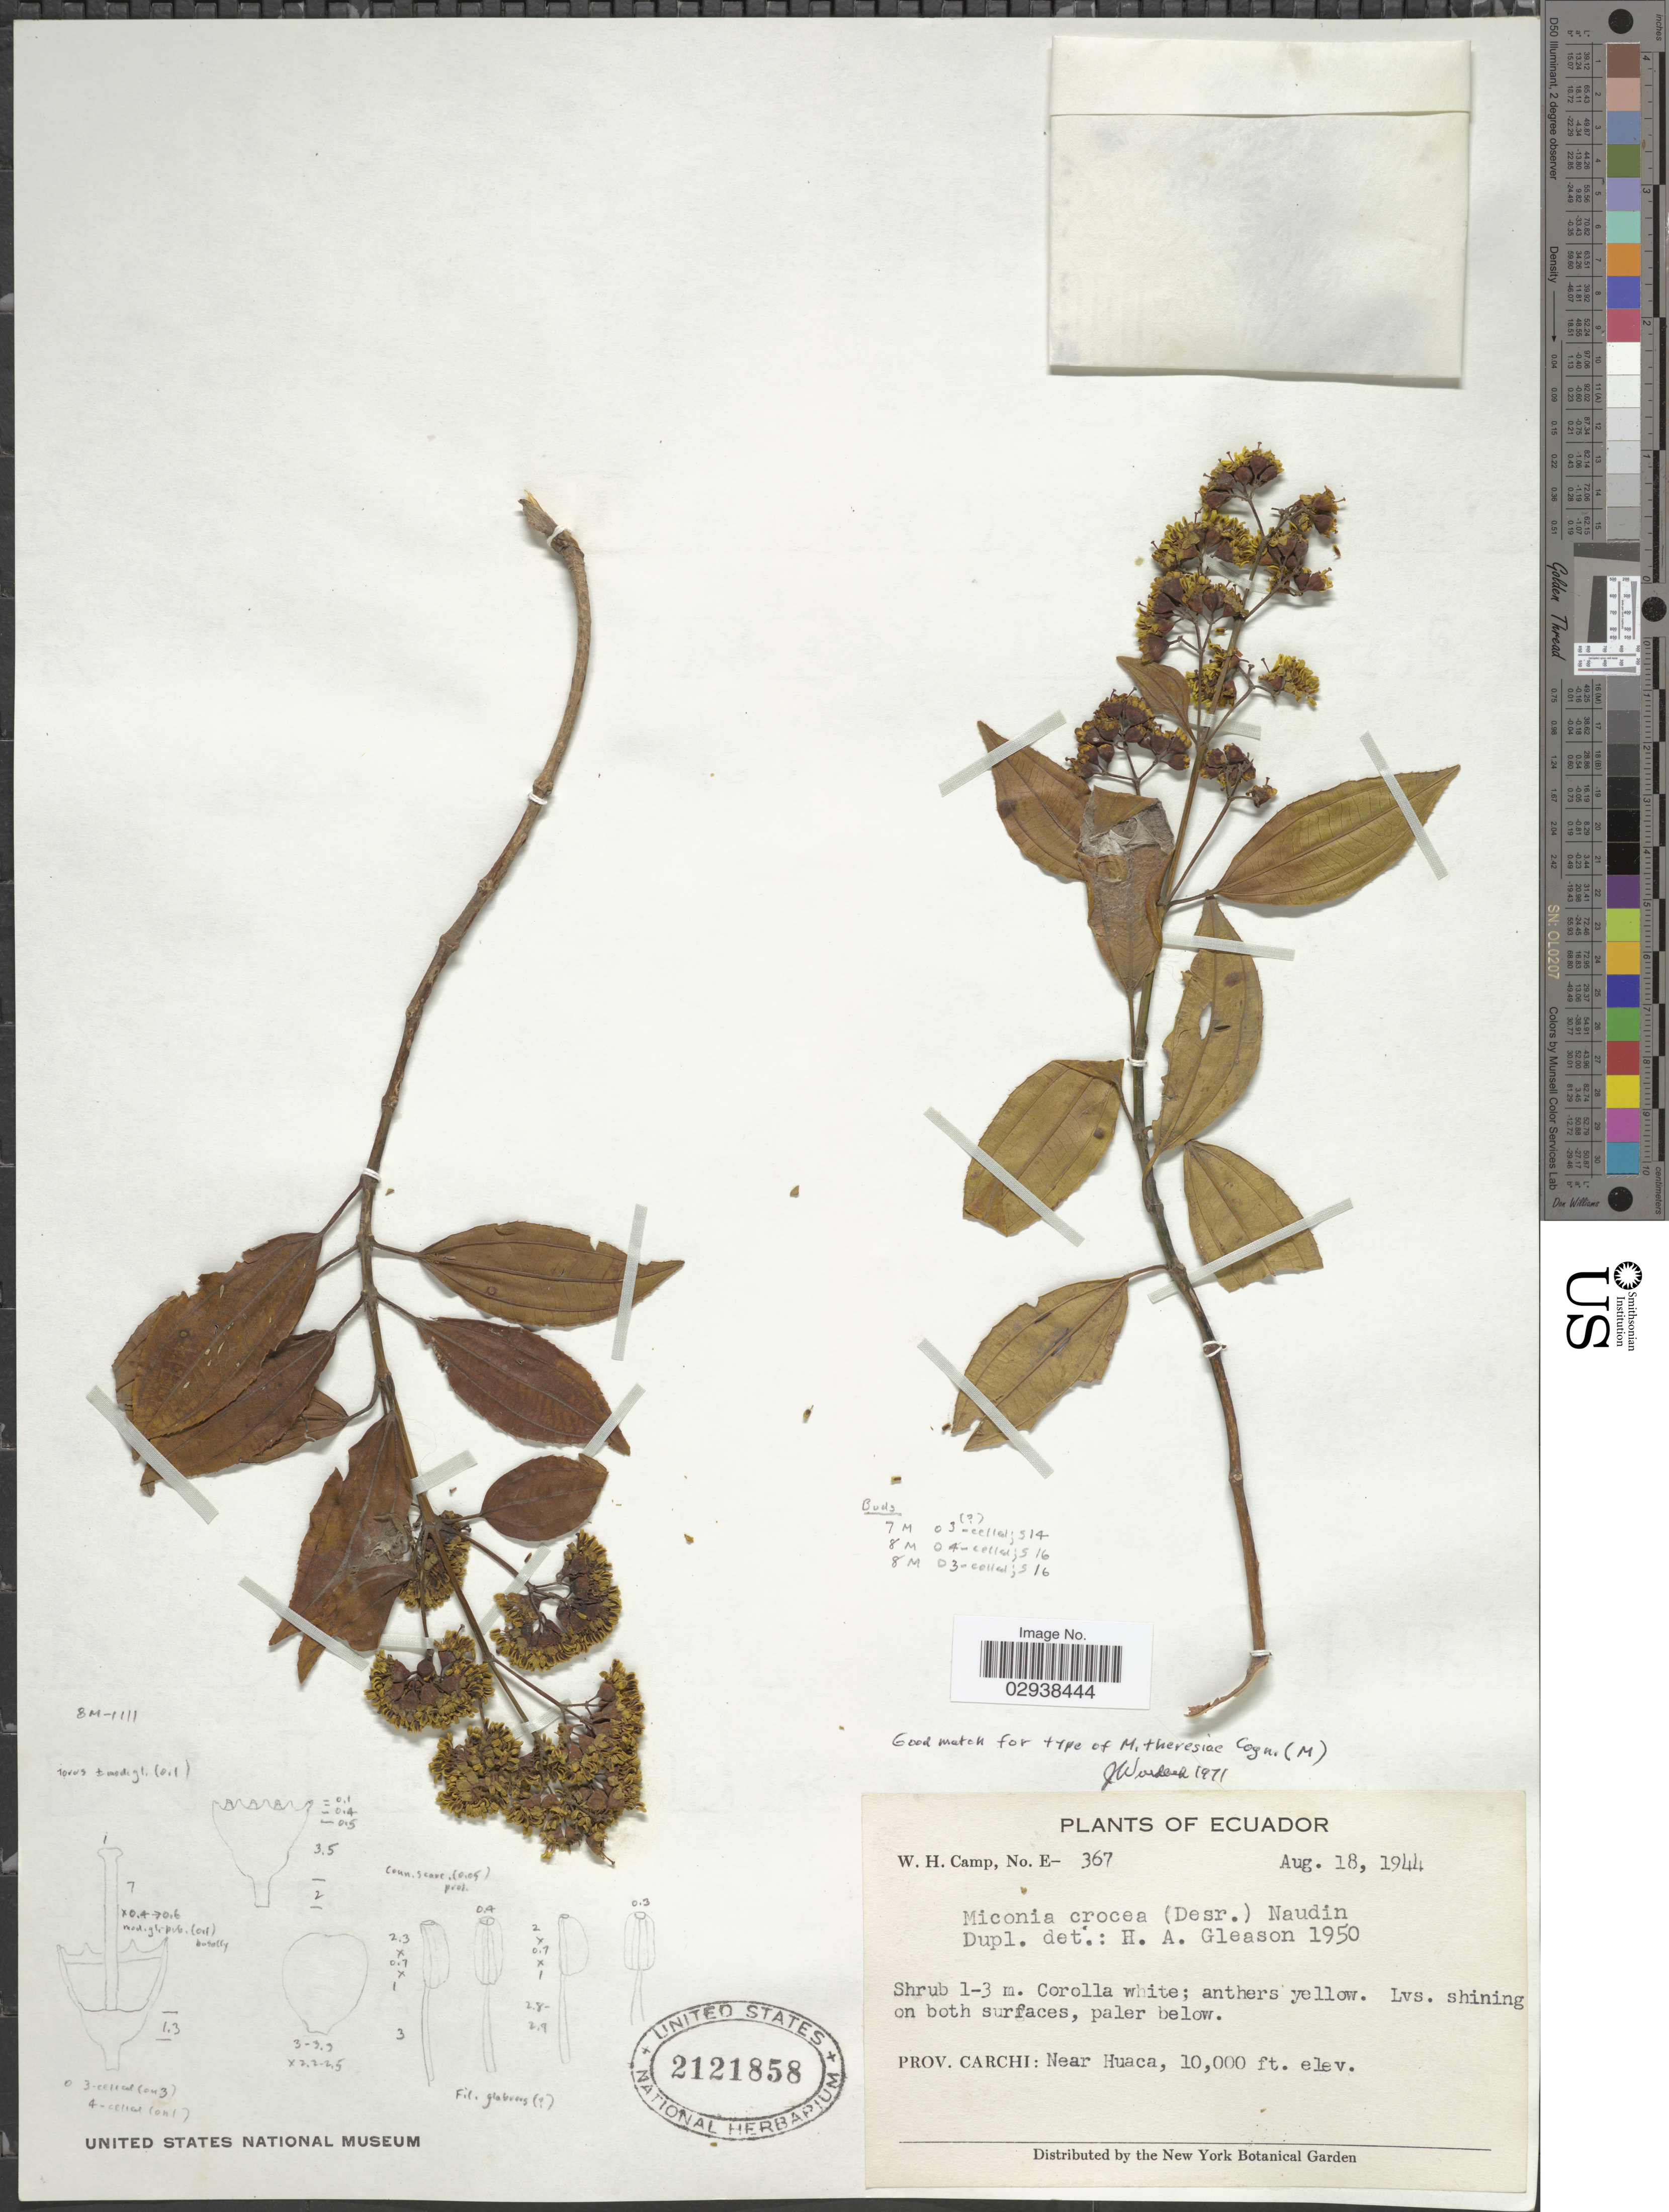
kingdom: Plantae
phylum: Tracheophyta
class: Magnoliopsida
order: Myrtales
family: Melastomataceae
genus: Miconia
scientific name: Miconia crocea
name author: (Desr.) Naudin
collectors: W. H. Camp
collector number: E-367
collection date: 1944-08-18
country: Ecuador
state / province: Carchi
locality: Prov. Carchi: Near Huaca.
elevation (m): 3048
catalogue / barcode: US 2121858